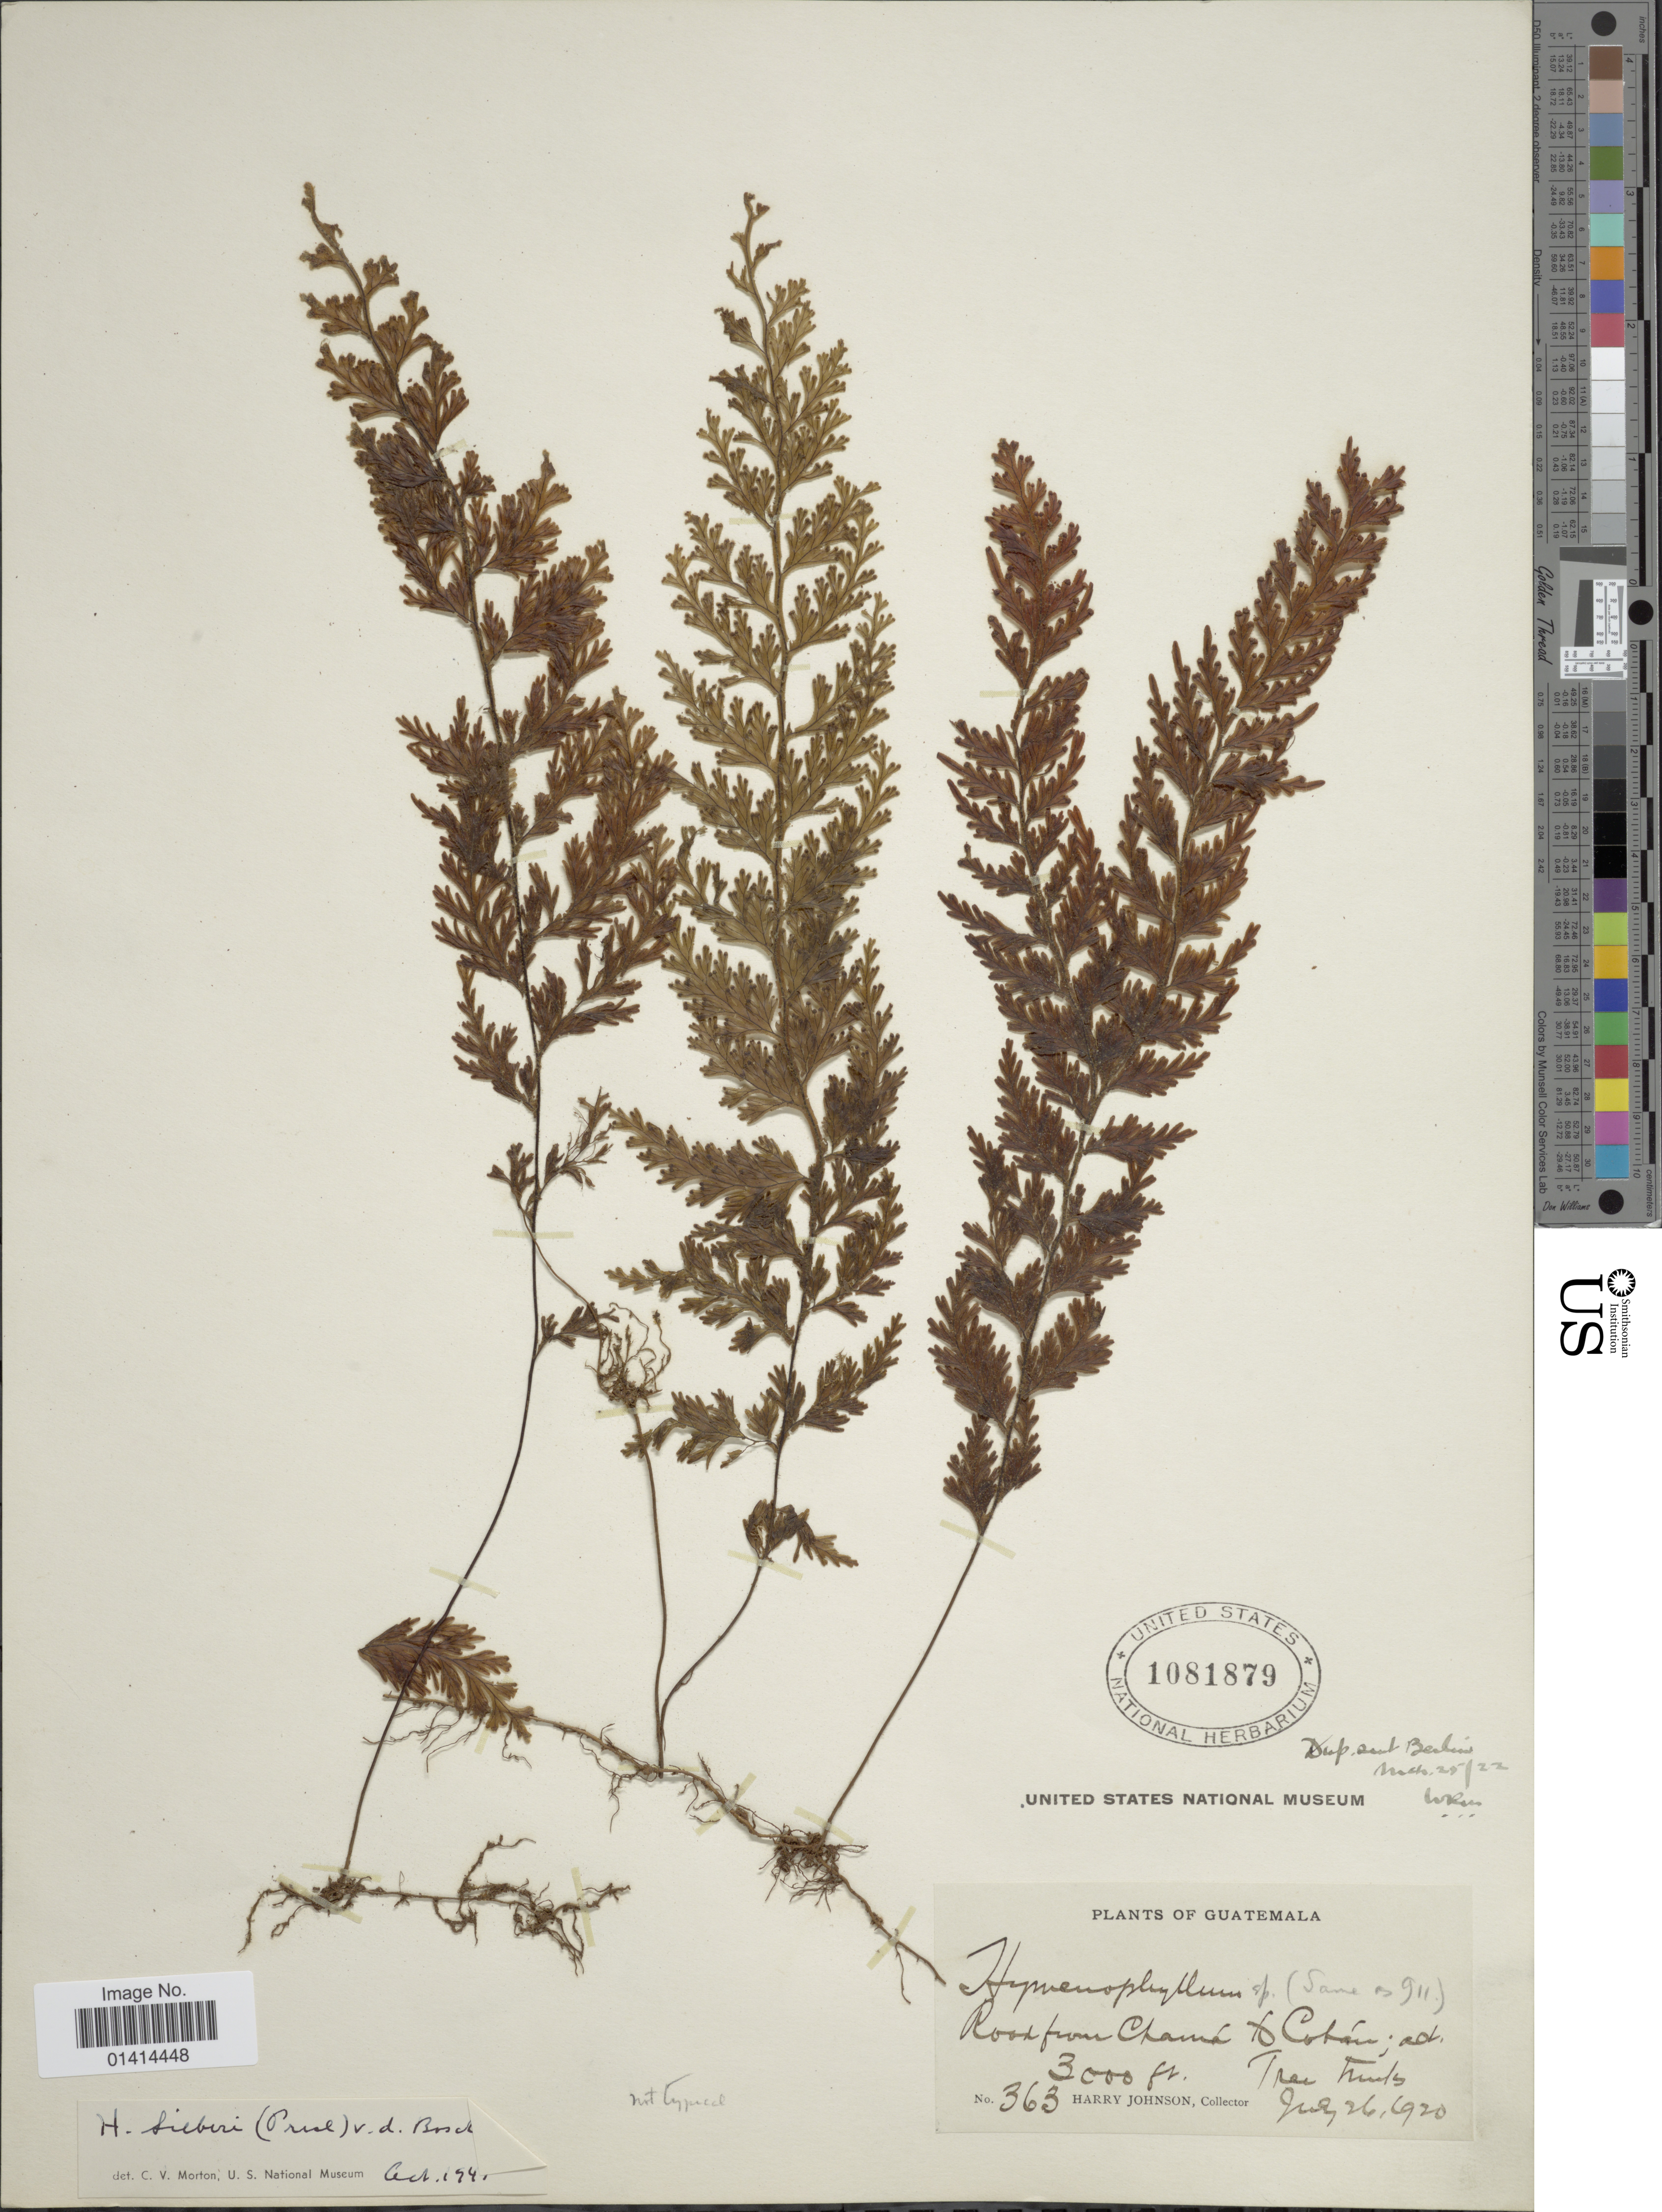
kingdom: Plantae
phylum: Tracheophyta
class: Polypodiopsida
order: Hymenophyllales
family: Hymenophyllaceae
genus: Hymenophyllum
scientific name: Hymenophyllum sieberi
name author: (C. Presl) Bosch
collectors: H. Johnson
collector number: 363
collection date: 1920-07-26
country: Guatemala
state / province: Guatemala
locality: Road from Chamá to Cobán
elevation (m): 914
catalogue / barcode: US 1081879